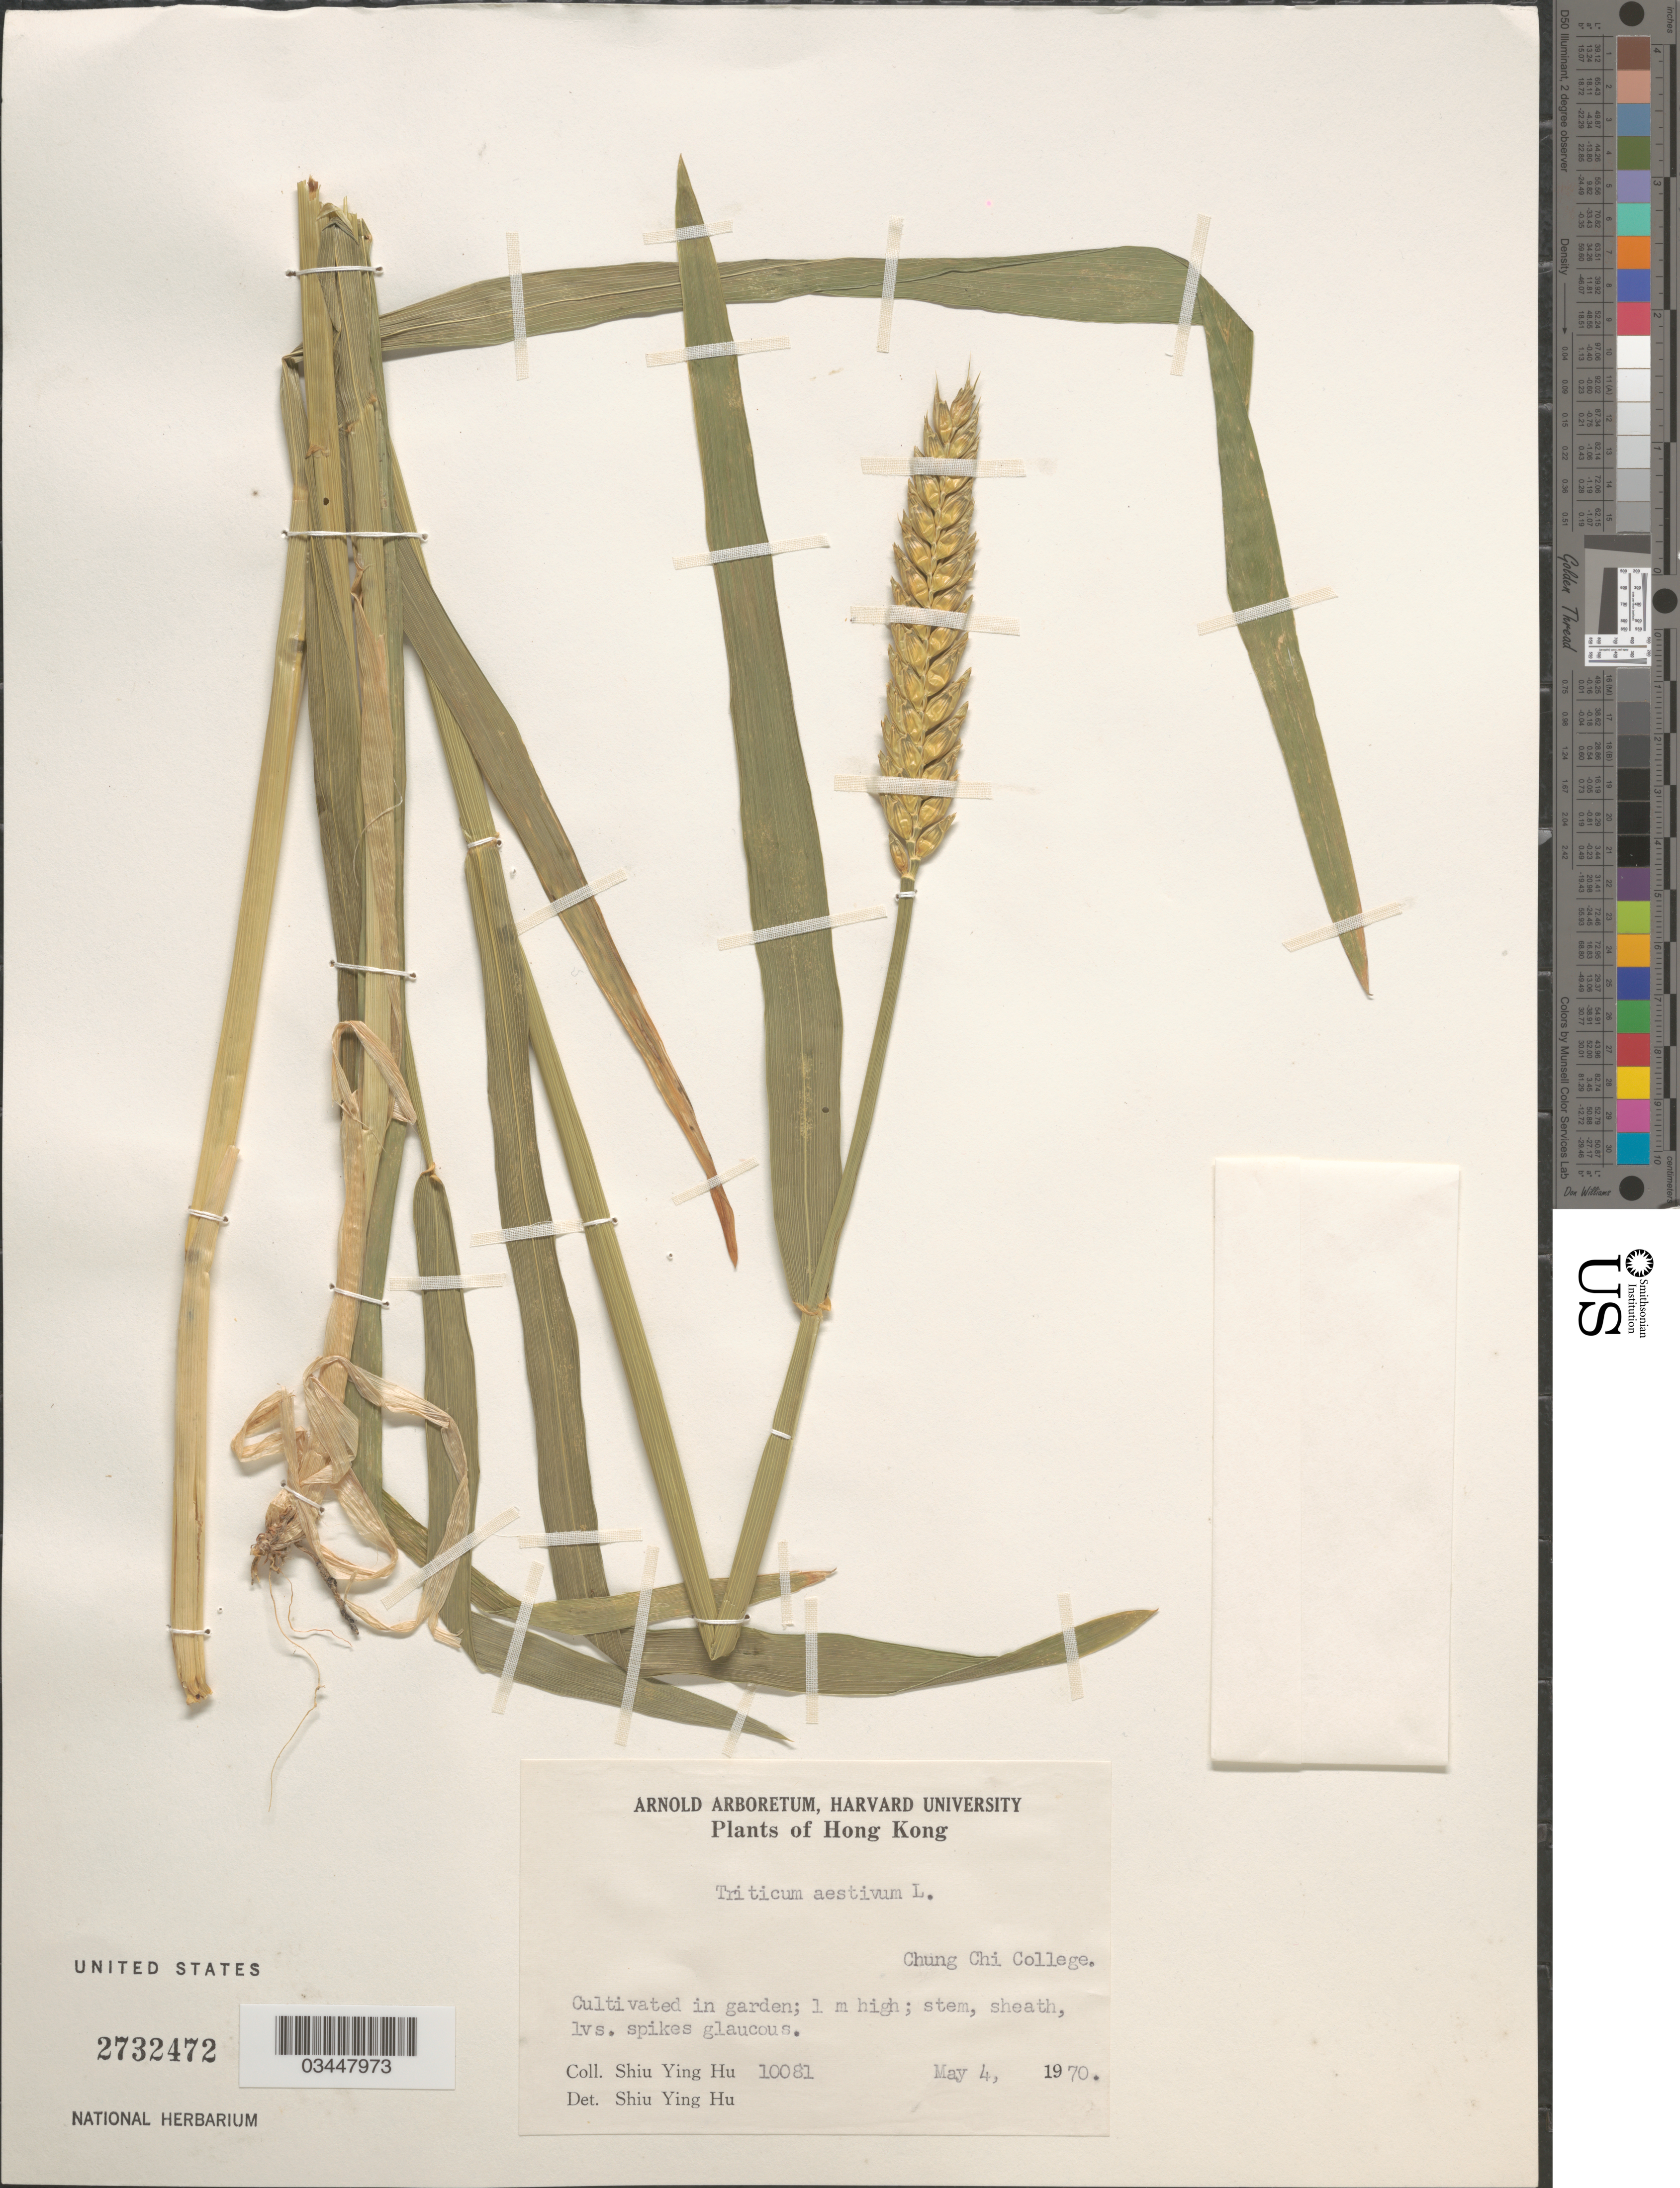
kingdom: Plantae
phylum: Tracheophyta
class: Liliopsida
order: Poales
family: Poaceae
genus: Triticum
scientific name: Triticum aestivum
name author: L.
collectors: S. Y. Hu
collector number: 10081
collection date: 1970-05-04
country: China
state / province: Hong Kong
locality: Chung Chi College.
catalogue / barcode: US 2732472